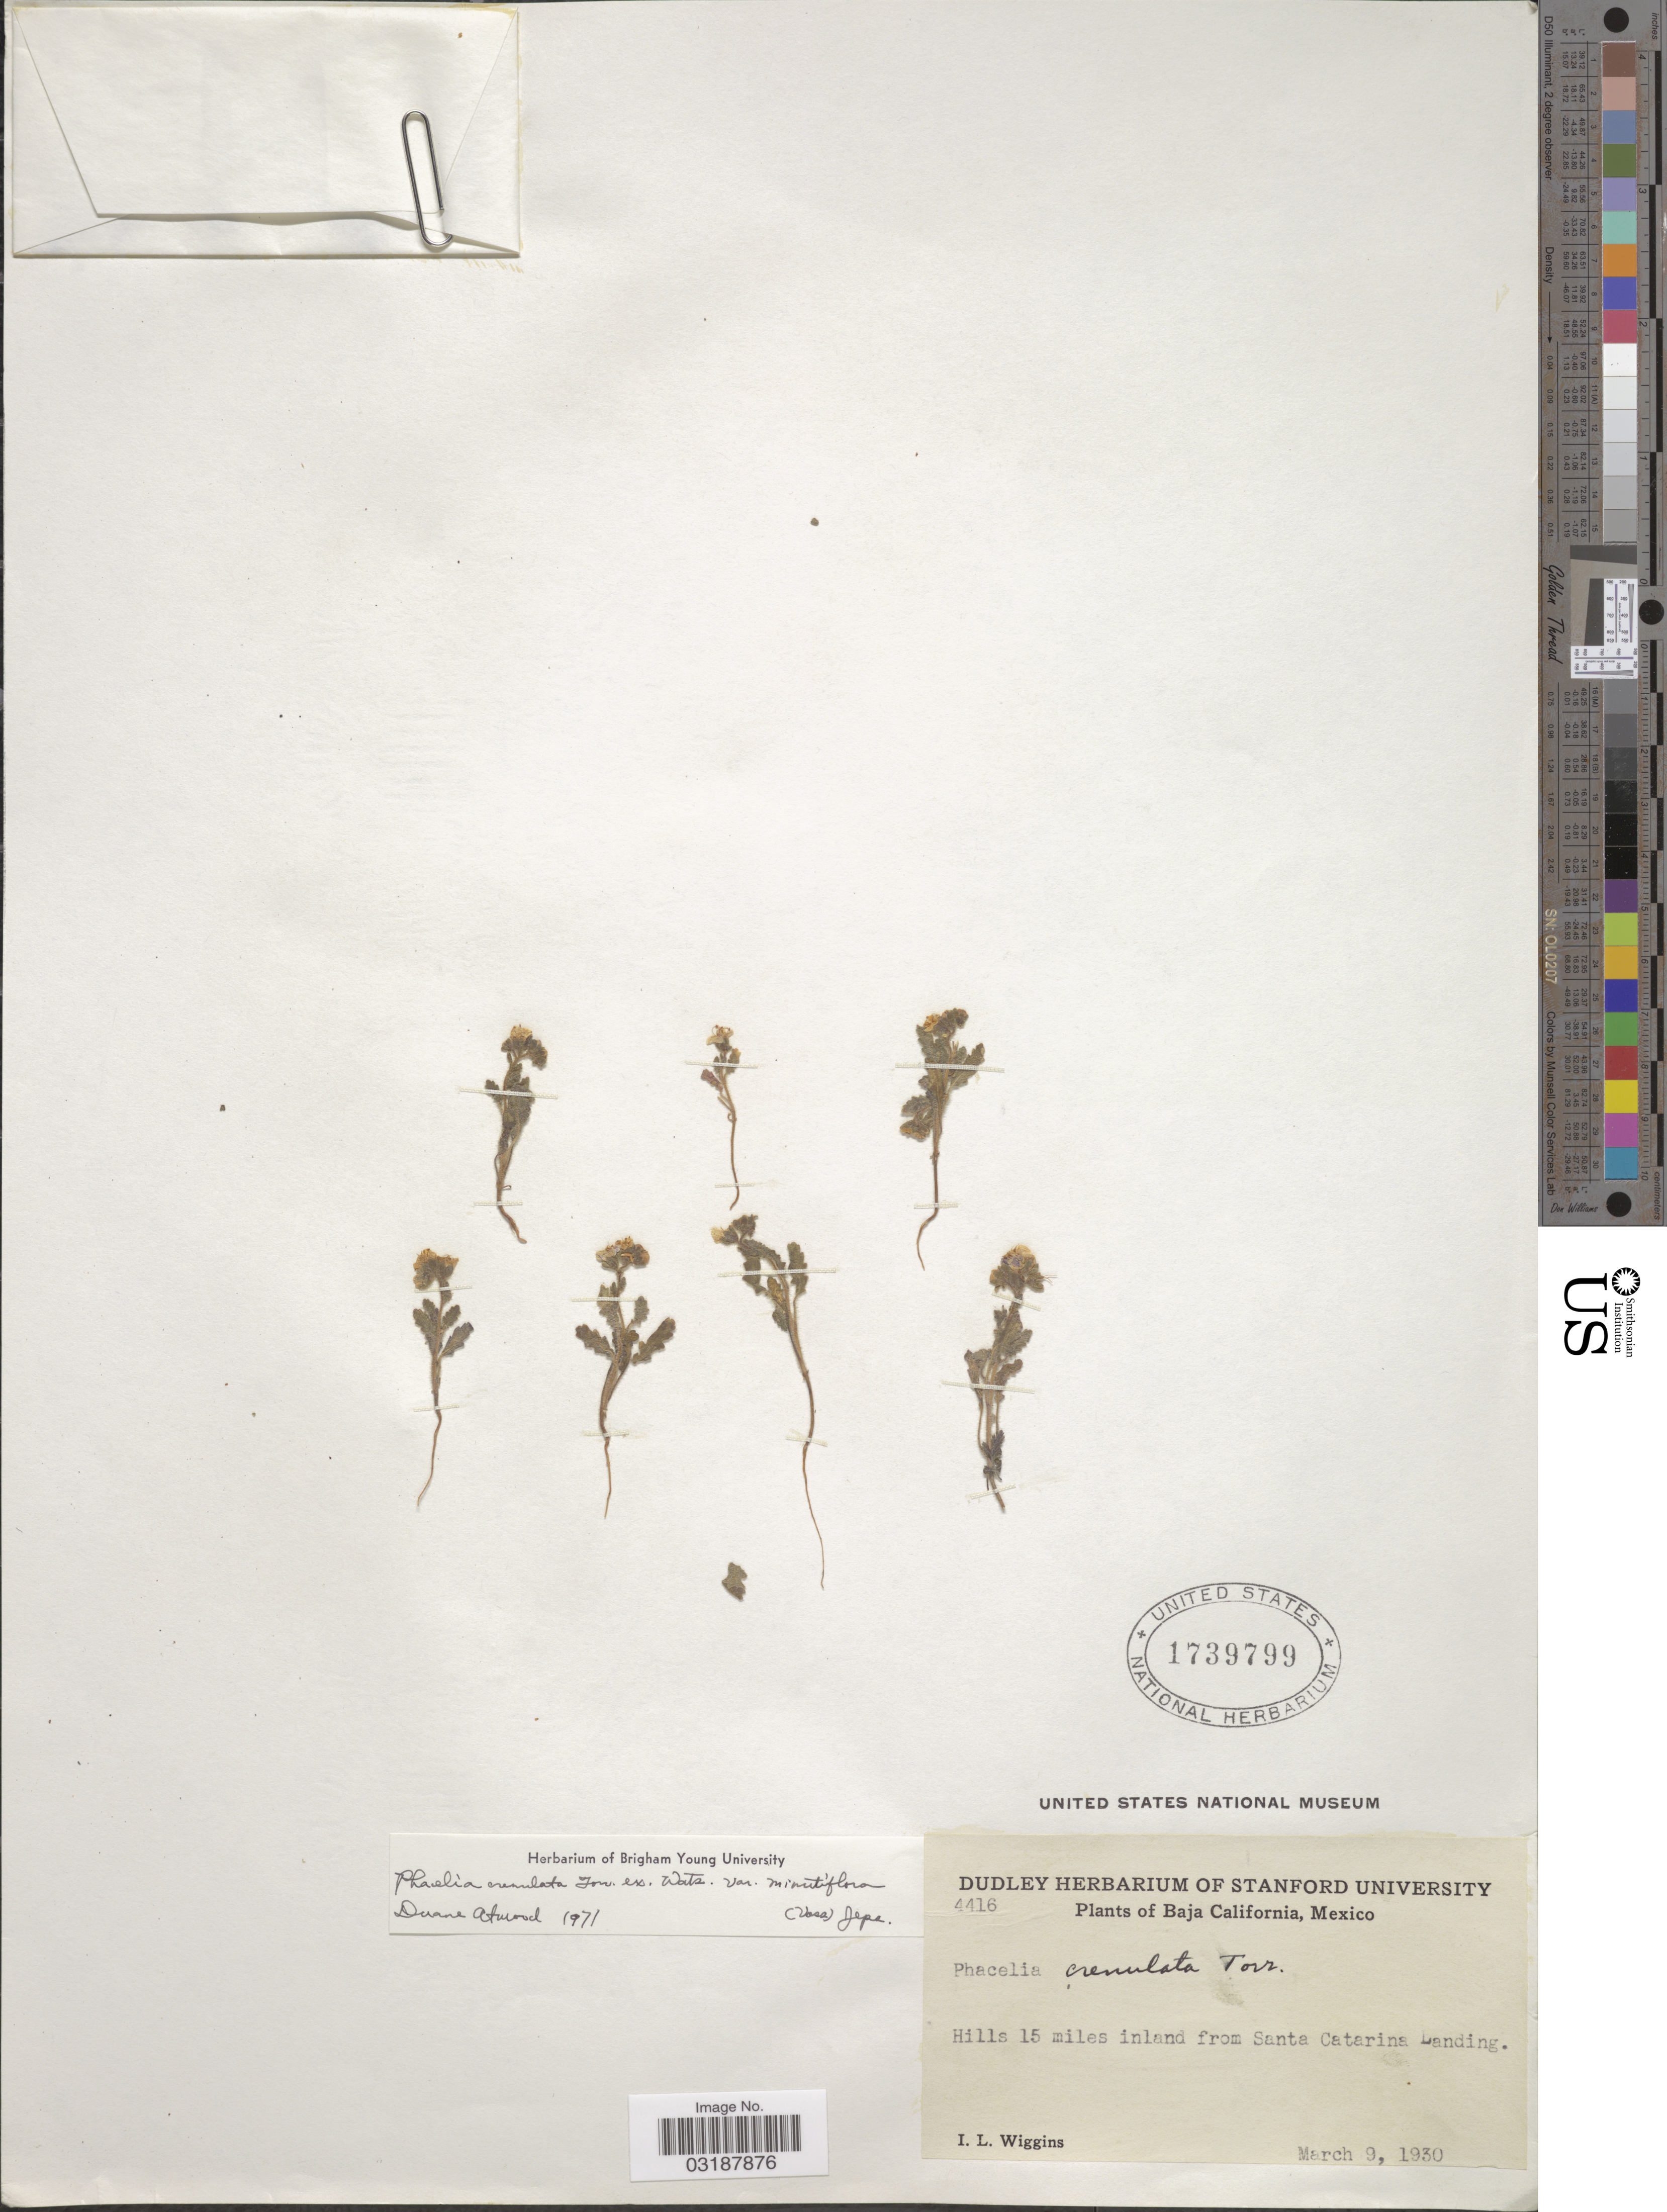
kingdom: Plantae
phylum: Tracheophyta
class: Magnoliopsida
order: Boraginales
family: Hydrophyllaceae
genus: Phacelia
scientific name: Phacelia crenulata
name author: Torr. ex S. Watson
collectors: I. L. Wiggins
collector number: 4416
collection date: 1930-03-09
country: Mexico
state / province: Baja California Norte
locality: Hills 15 miles inland from Santa Catarina Landing.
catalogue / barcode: US 1739799